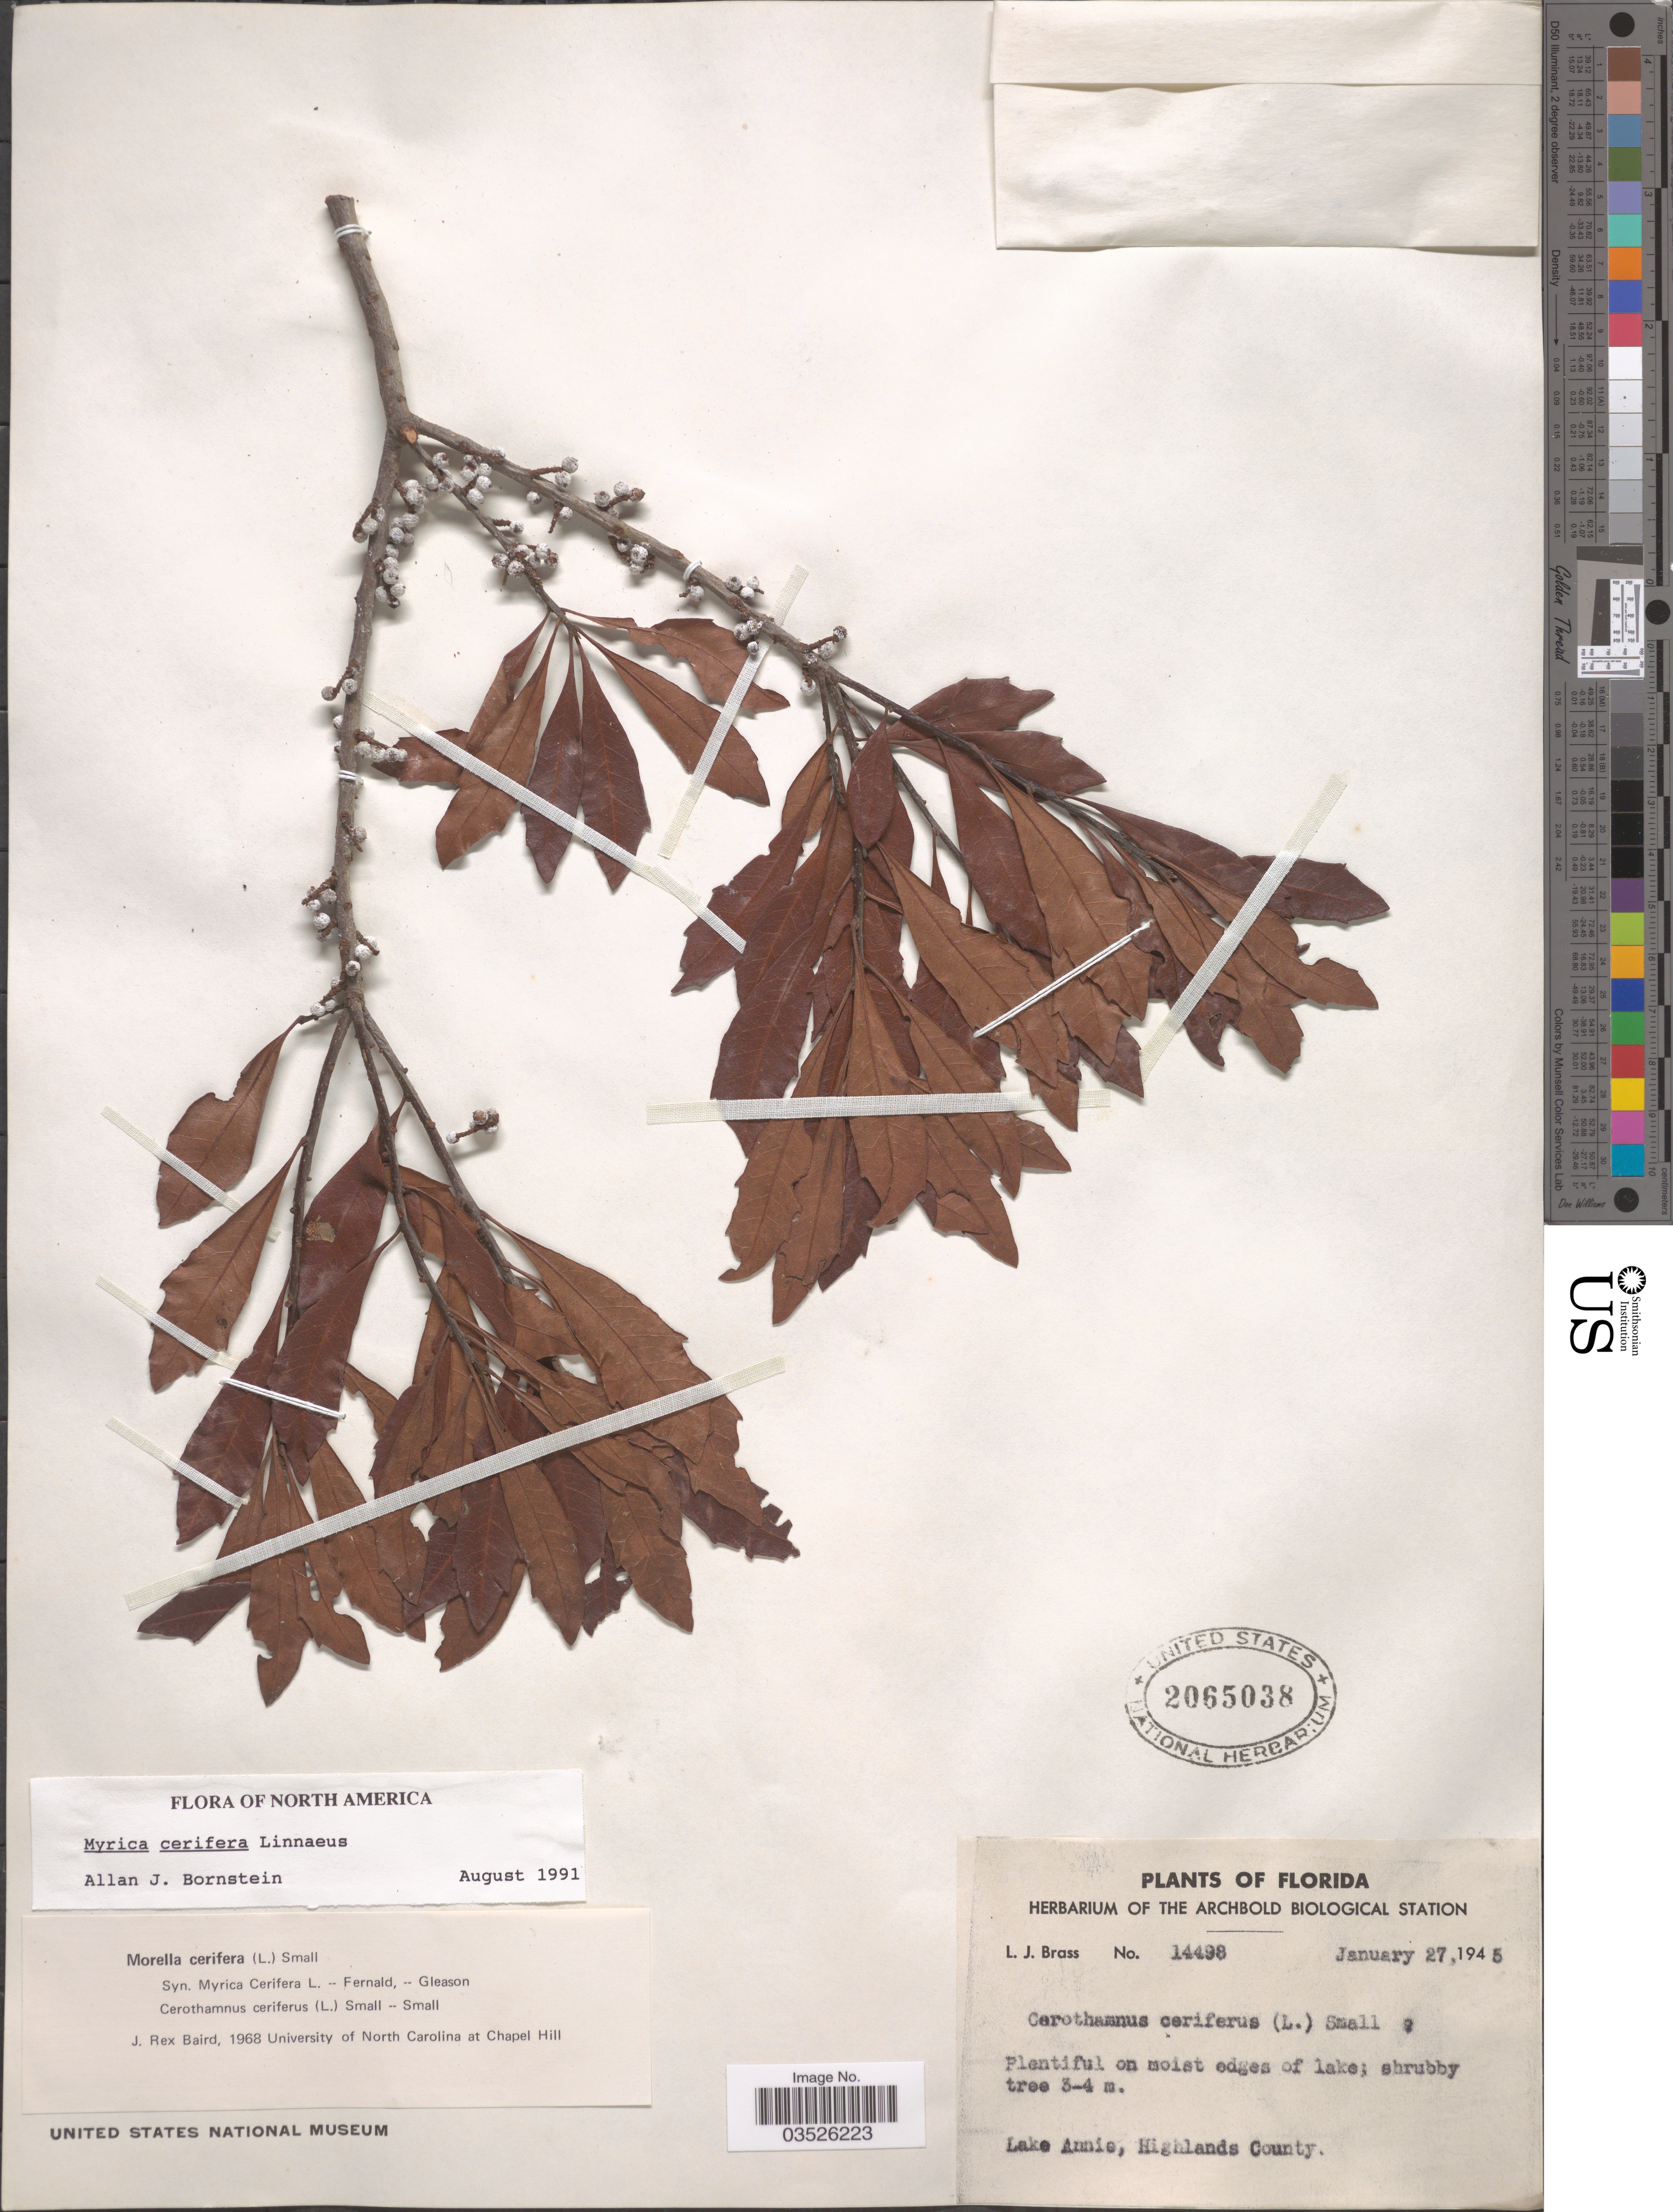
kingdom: Plantae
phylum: Tracheophyta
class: Magnoliopsida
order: Fagales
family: Myricaceae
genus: Morella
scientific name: Morella cerifera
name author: (L.) Small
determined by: Baird, James Rex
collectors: L. J. Brass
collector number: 14498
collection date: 1945-01-27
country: United States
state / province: Florida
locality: Lake Annie, Highlands County.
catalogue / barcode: US 2065038